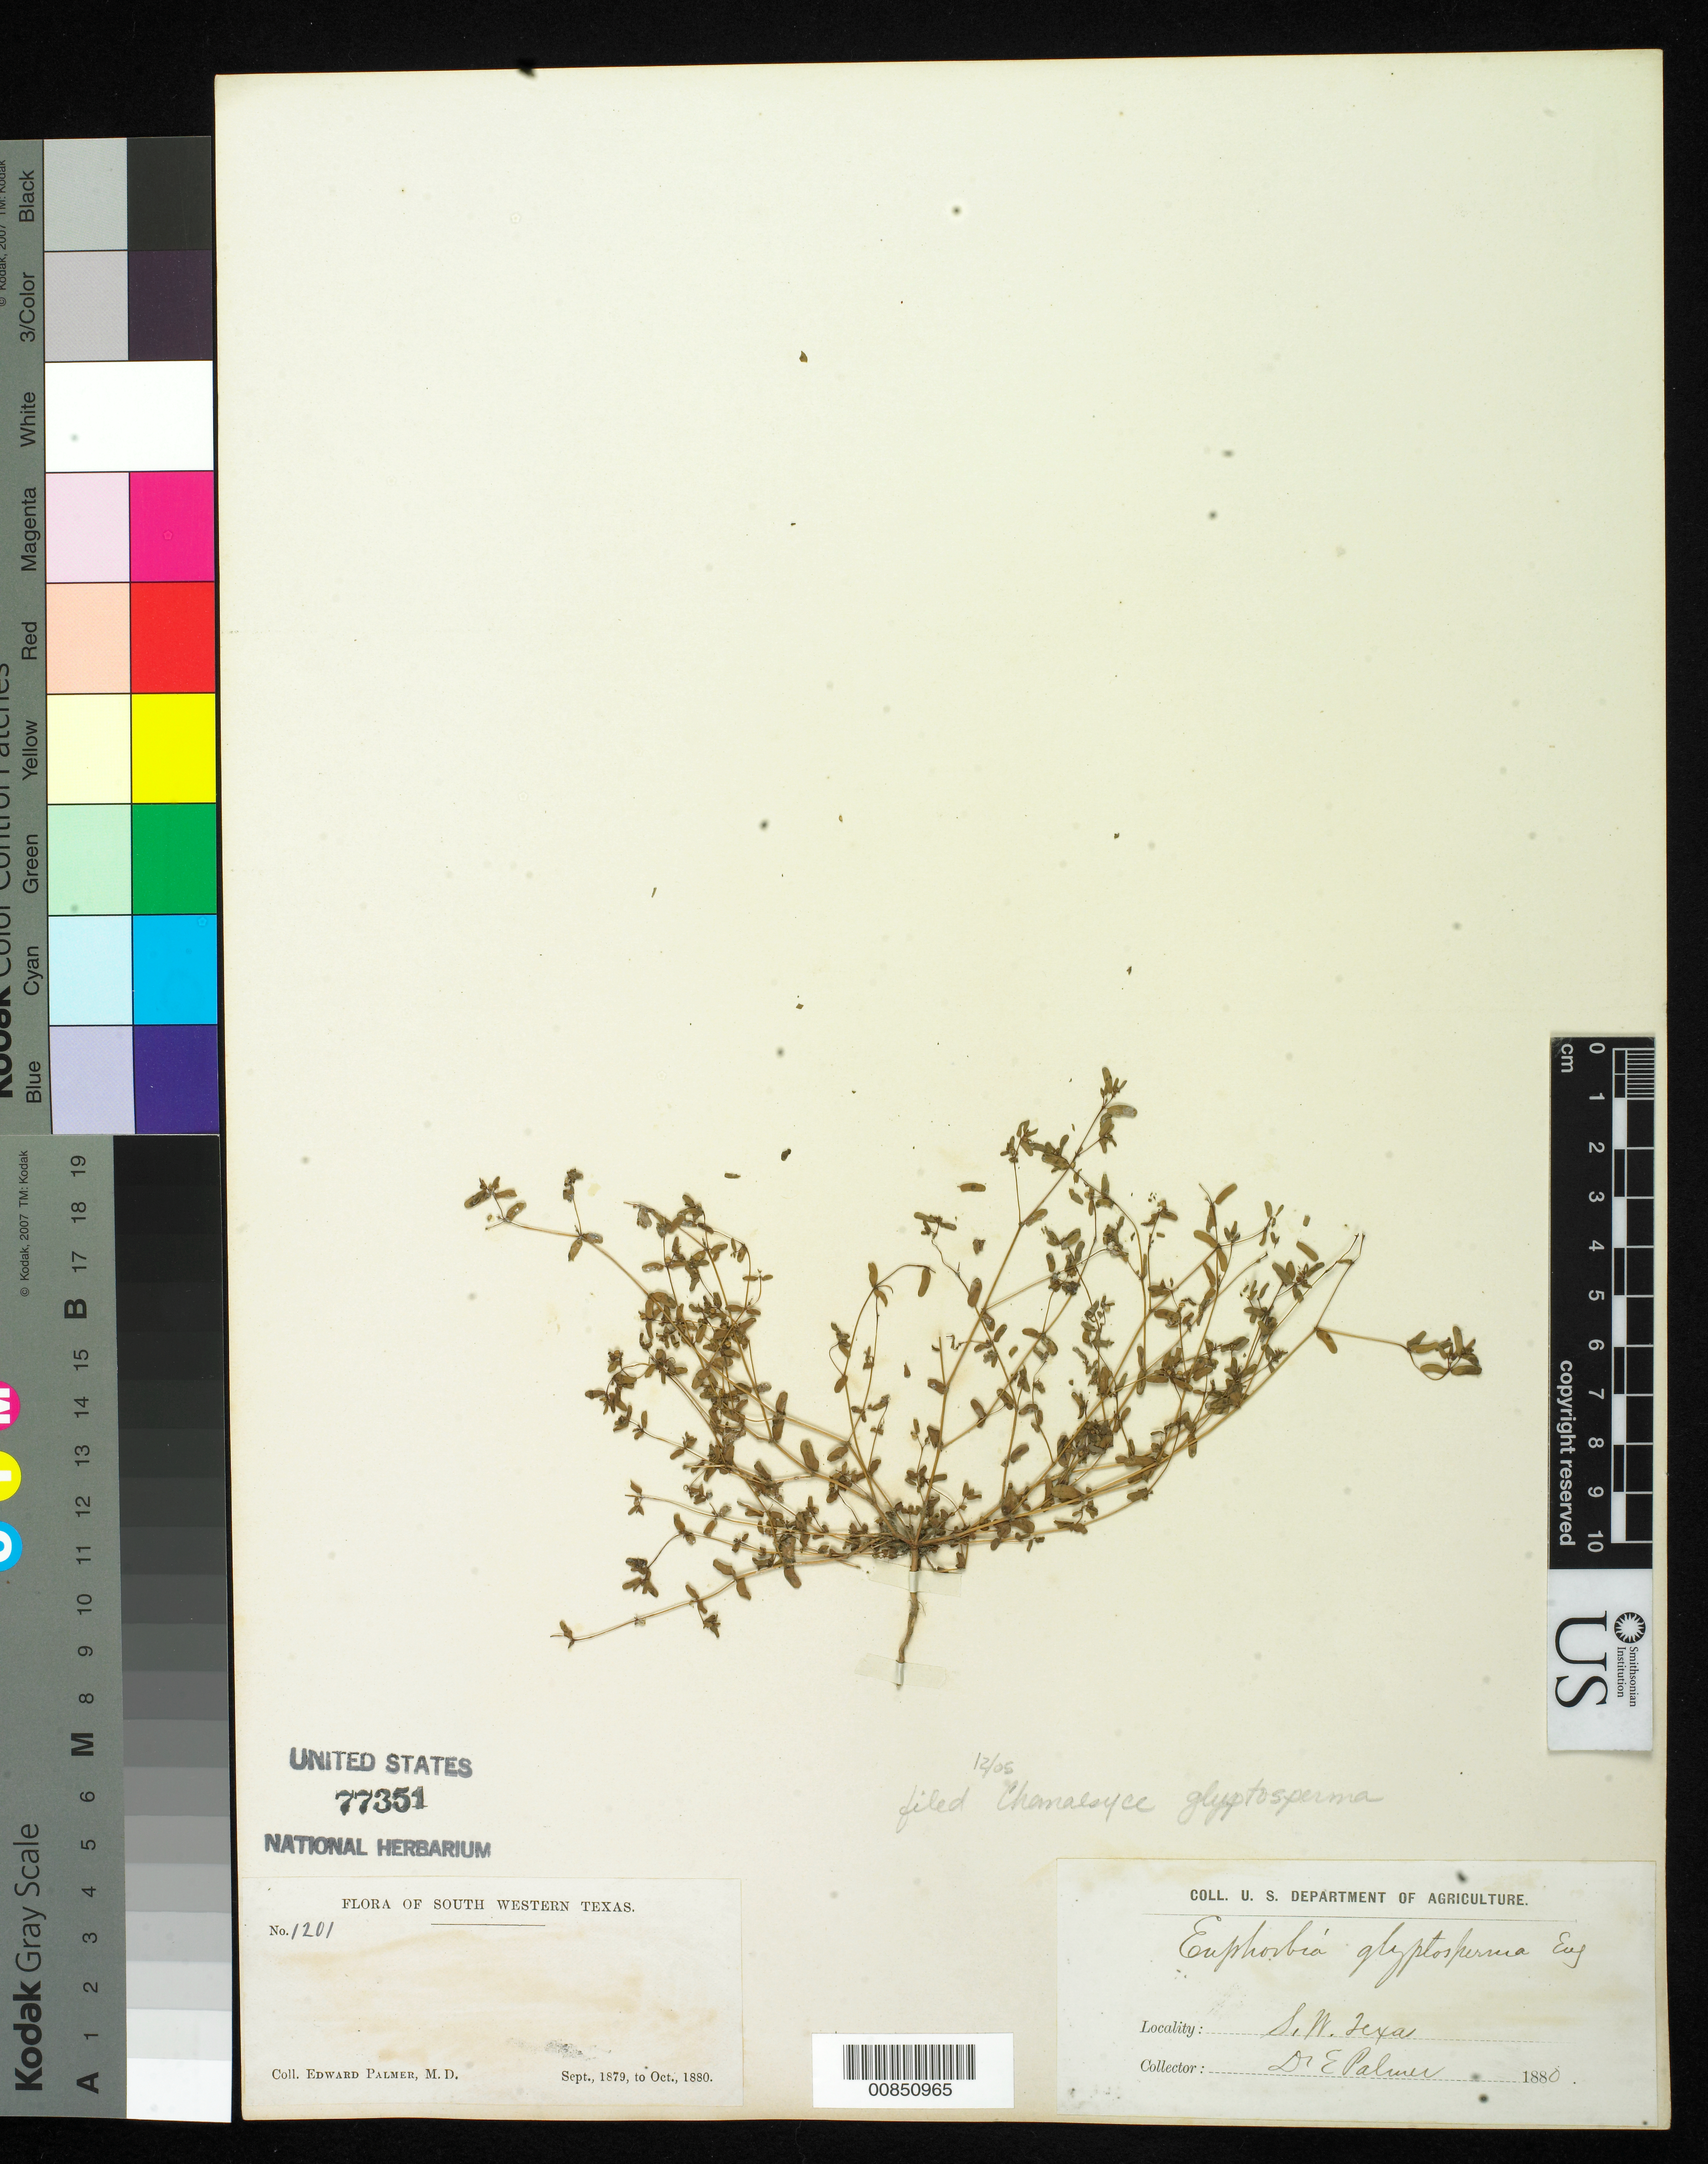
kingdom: Plantae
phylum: Tracheophyta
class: Magnoliopsida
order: Malpighiales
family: Euphorbiaceae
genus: Chamaesyce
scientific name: Chamaesyce glyptosperma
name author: (Engelm.) Small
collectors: E. Palmer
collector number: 1201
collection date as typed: Sep 1879 to -- Oct 1880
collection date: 1879-09/1880-10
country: United States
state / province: Texas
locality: South Western Texas.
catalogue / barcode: US 77351